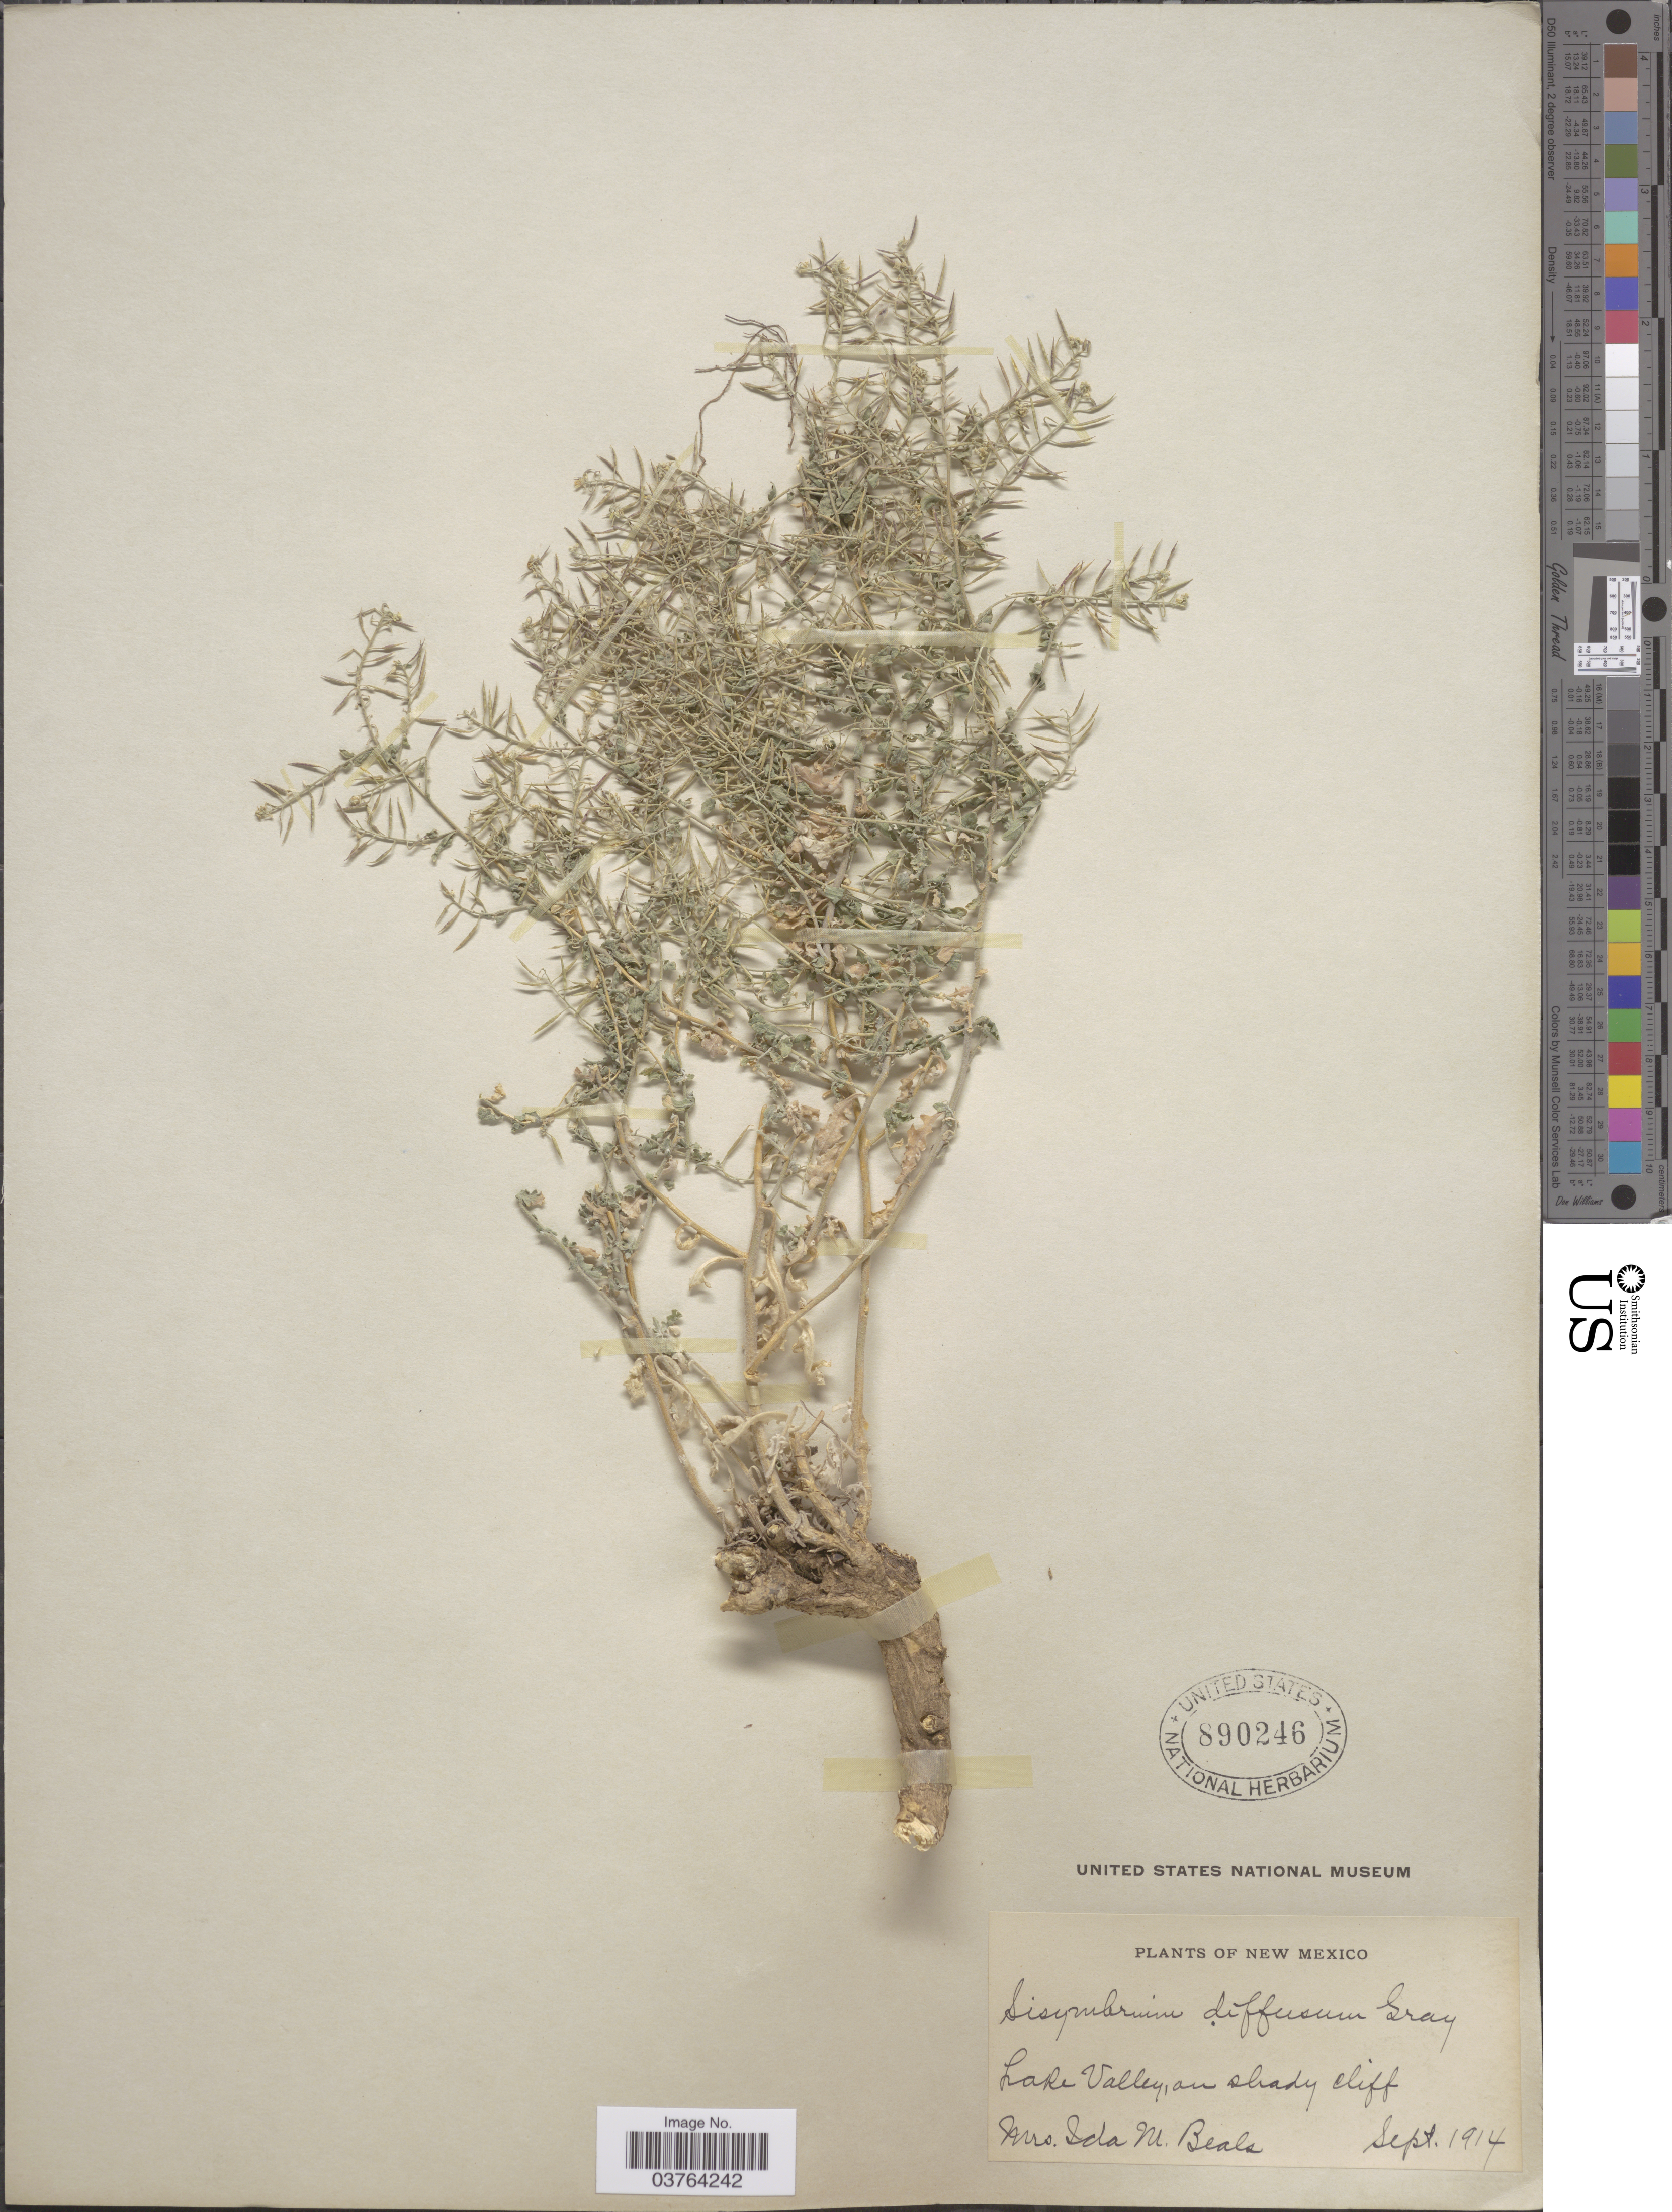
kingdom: Plantae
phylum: Tracheophyta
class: Magnoliopsida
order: Brassicales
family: Brassicaceae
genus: Halimolobos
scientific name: Halimolobos diffusa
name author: (A. Gray) O.E. Schulz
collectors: I. M. Beals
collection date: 1914-09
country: United States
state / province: New Mexico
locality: Lake Valley, an shady cliff.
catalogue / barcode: US 890246